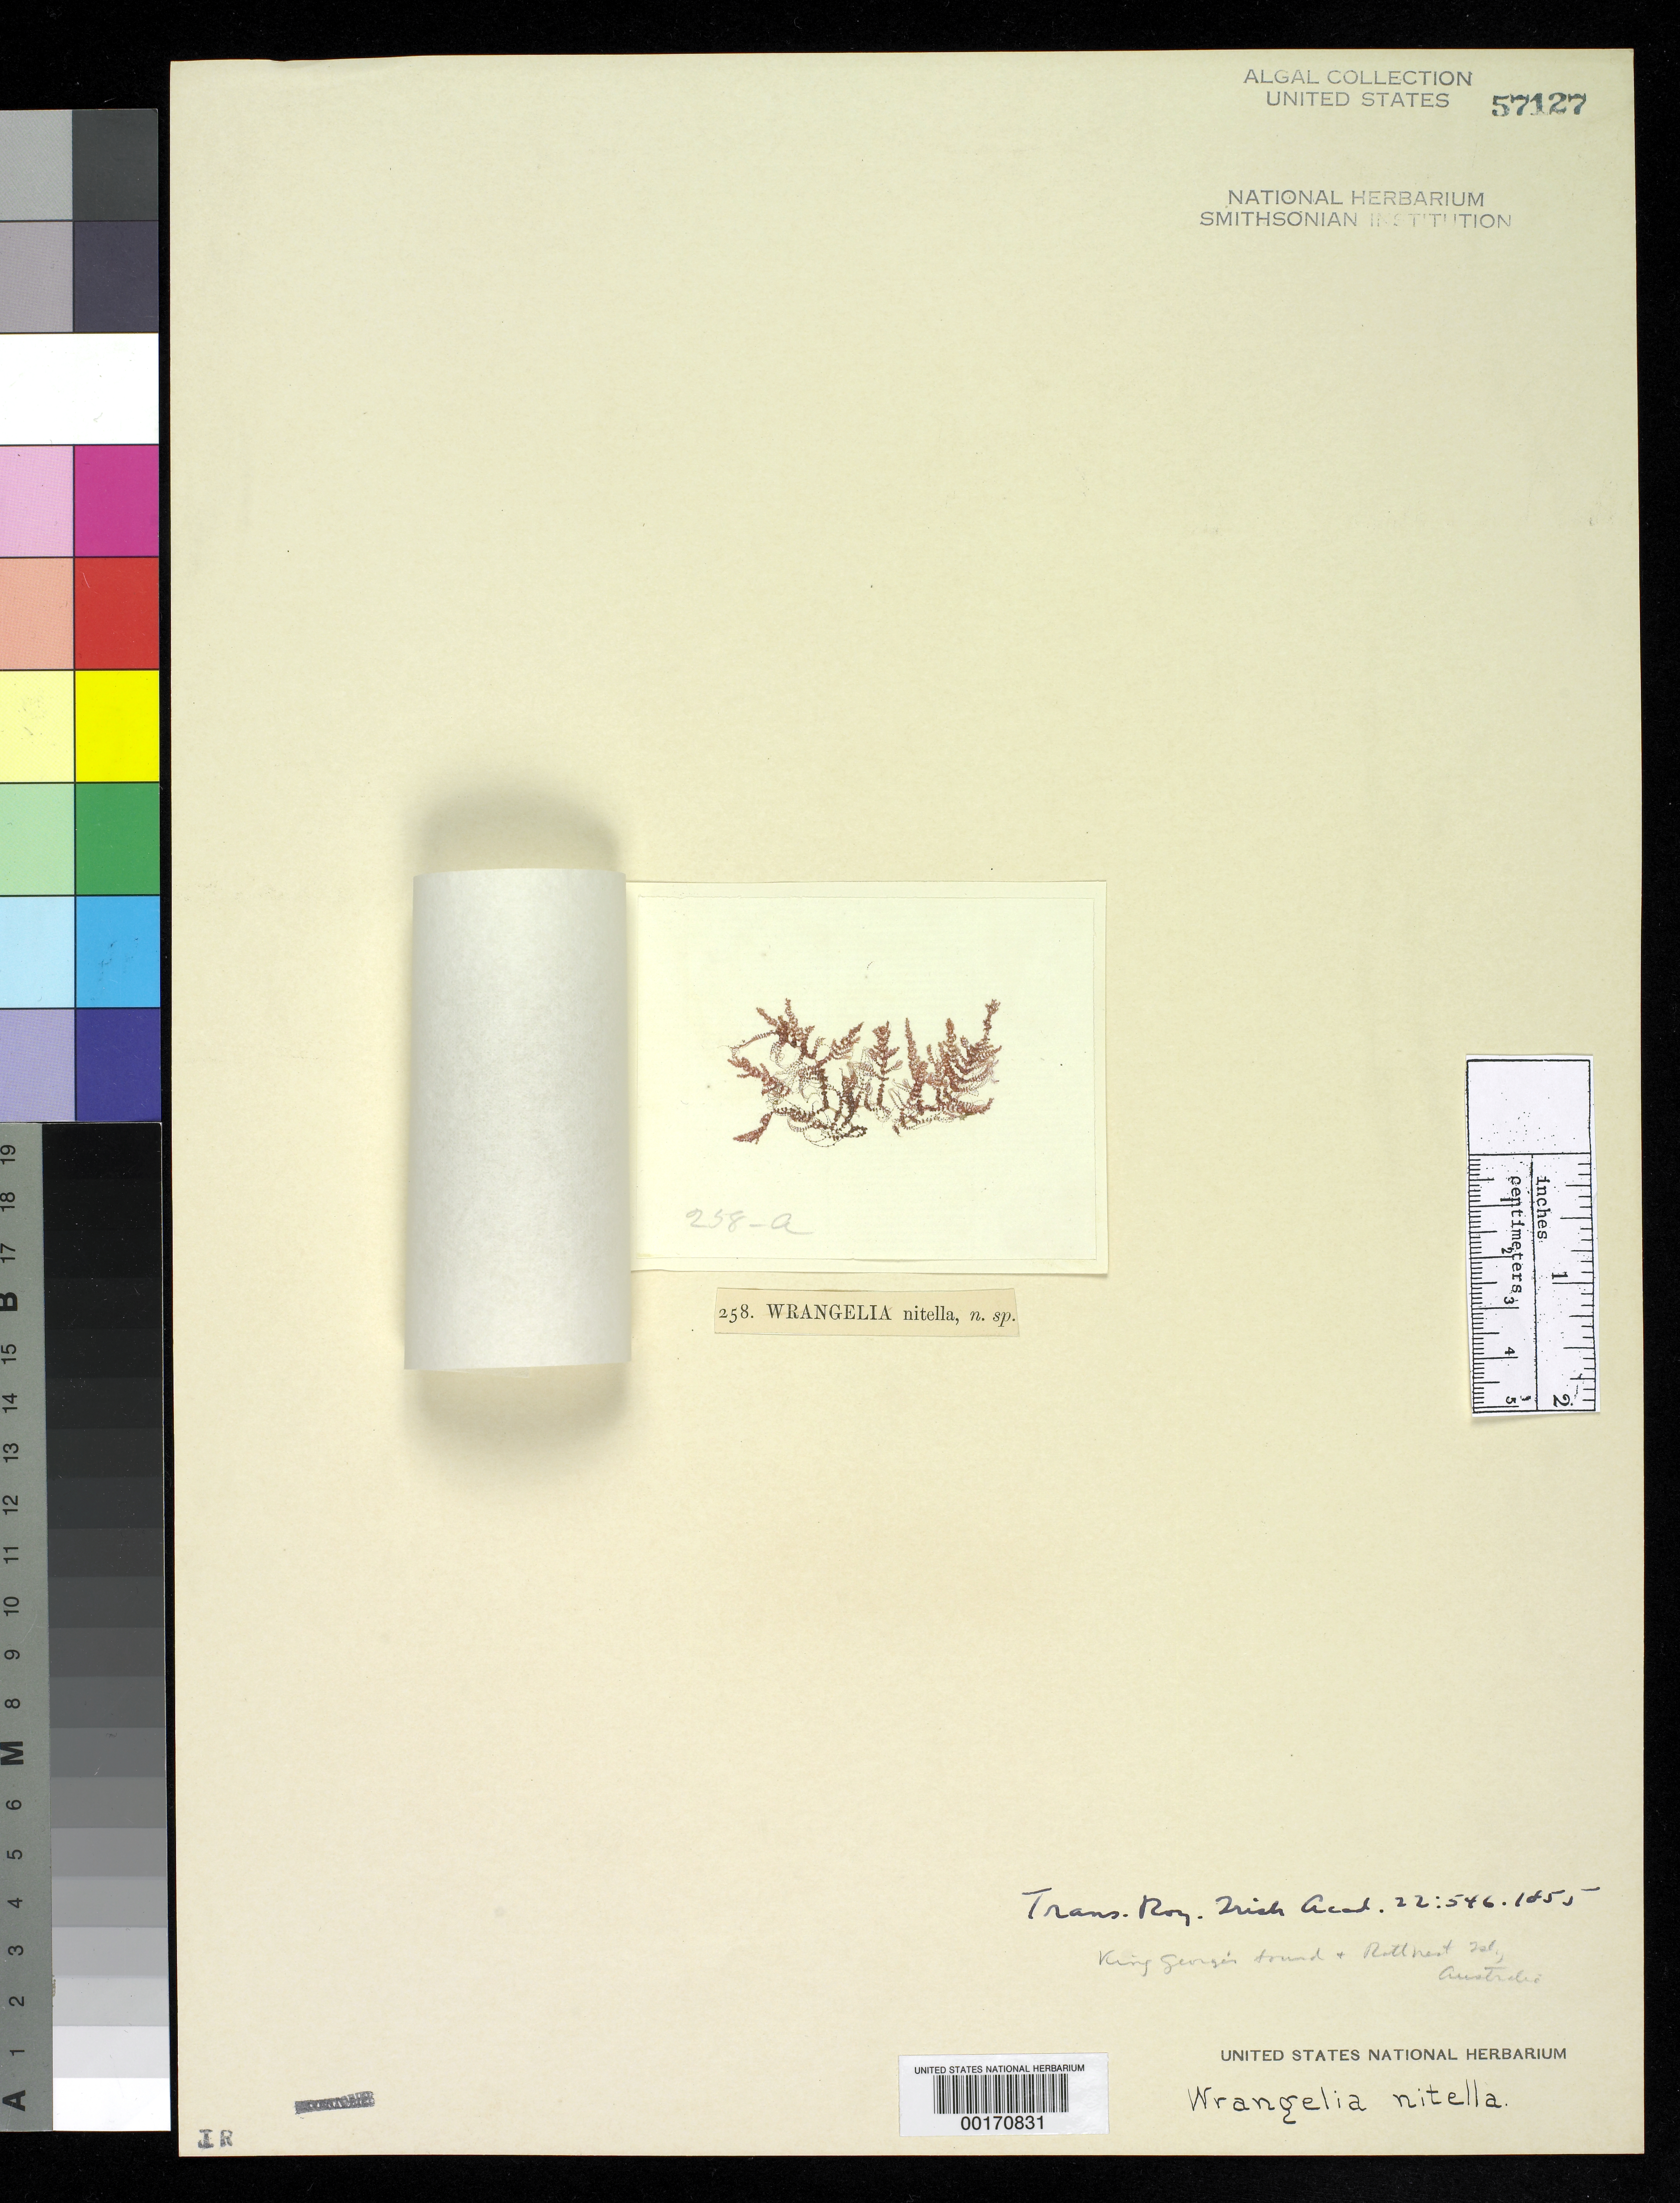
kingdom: Plantae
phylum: Rhodophyta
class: Florideophyceae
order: Ceramiales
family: Wrangeliaceae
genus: Wrangelia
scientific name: Wrangelia nitella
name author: Harv.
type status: Isotype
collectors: W. Harvey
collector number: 258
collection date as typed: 1854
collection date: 1854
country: Australia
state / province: Western Australia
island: Rottnest Island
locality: And King George Sound.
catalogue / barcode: US 57127